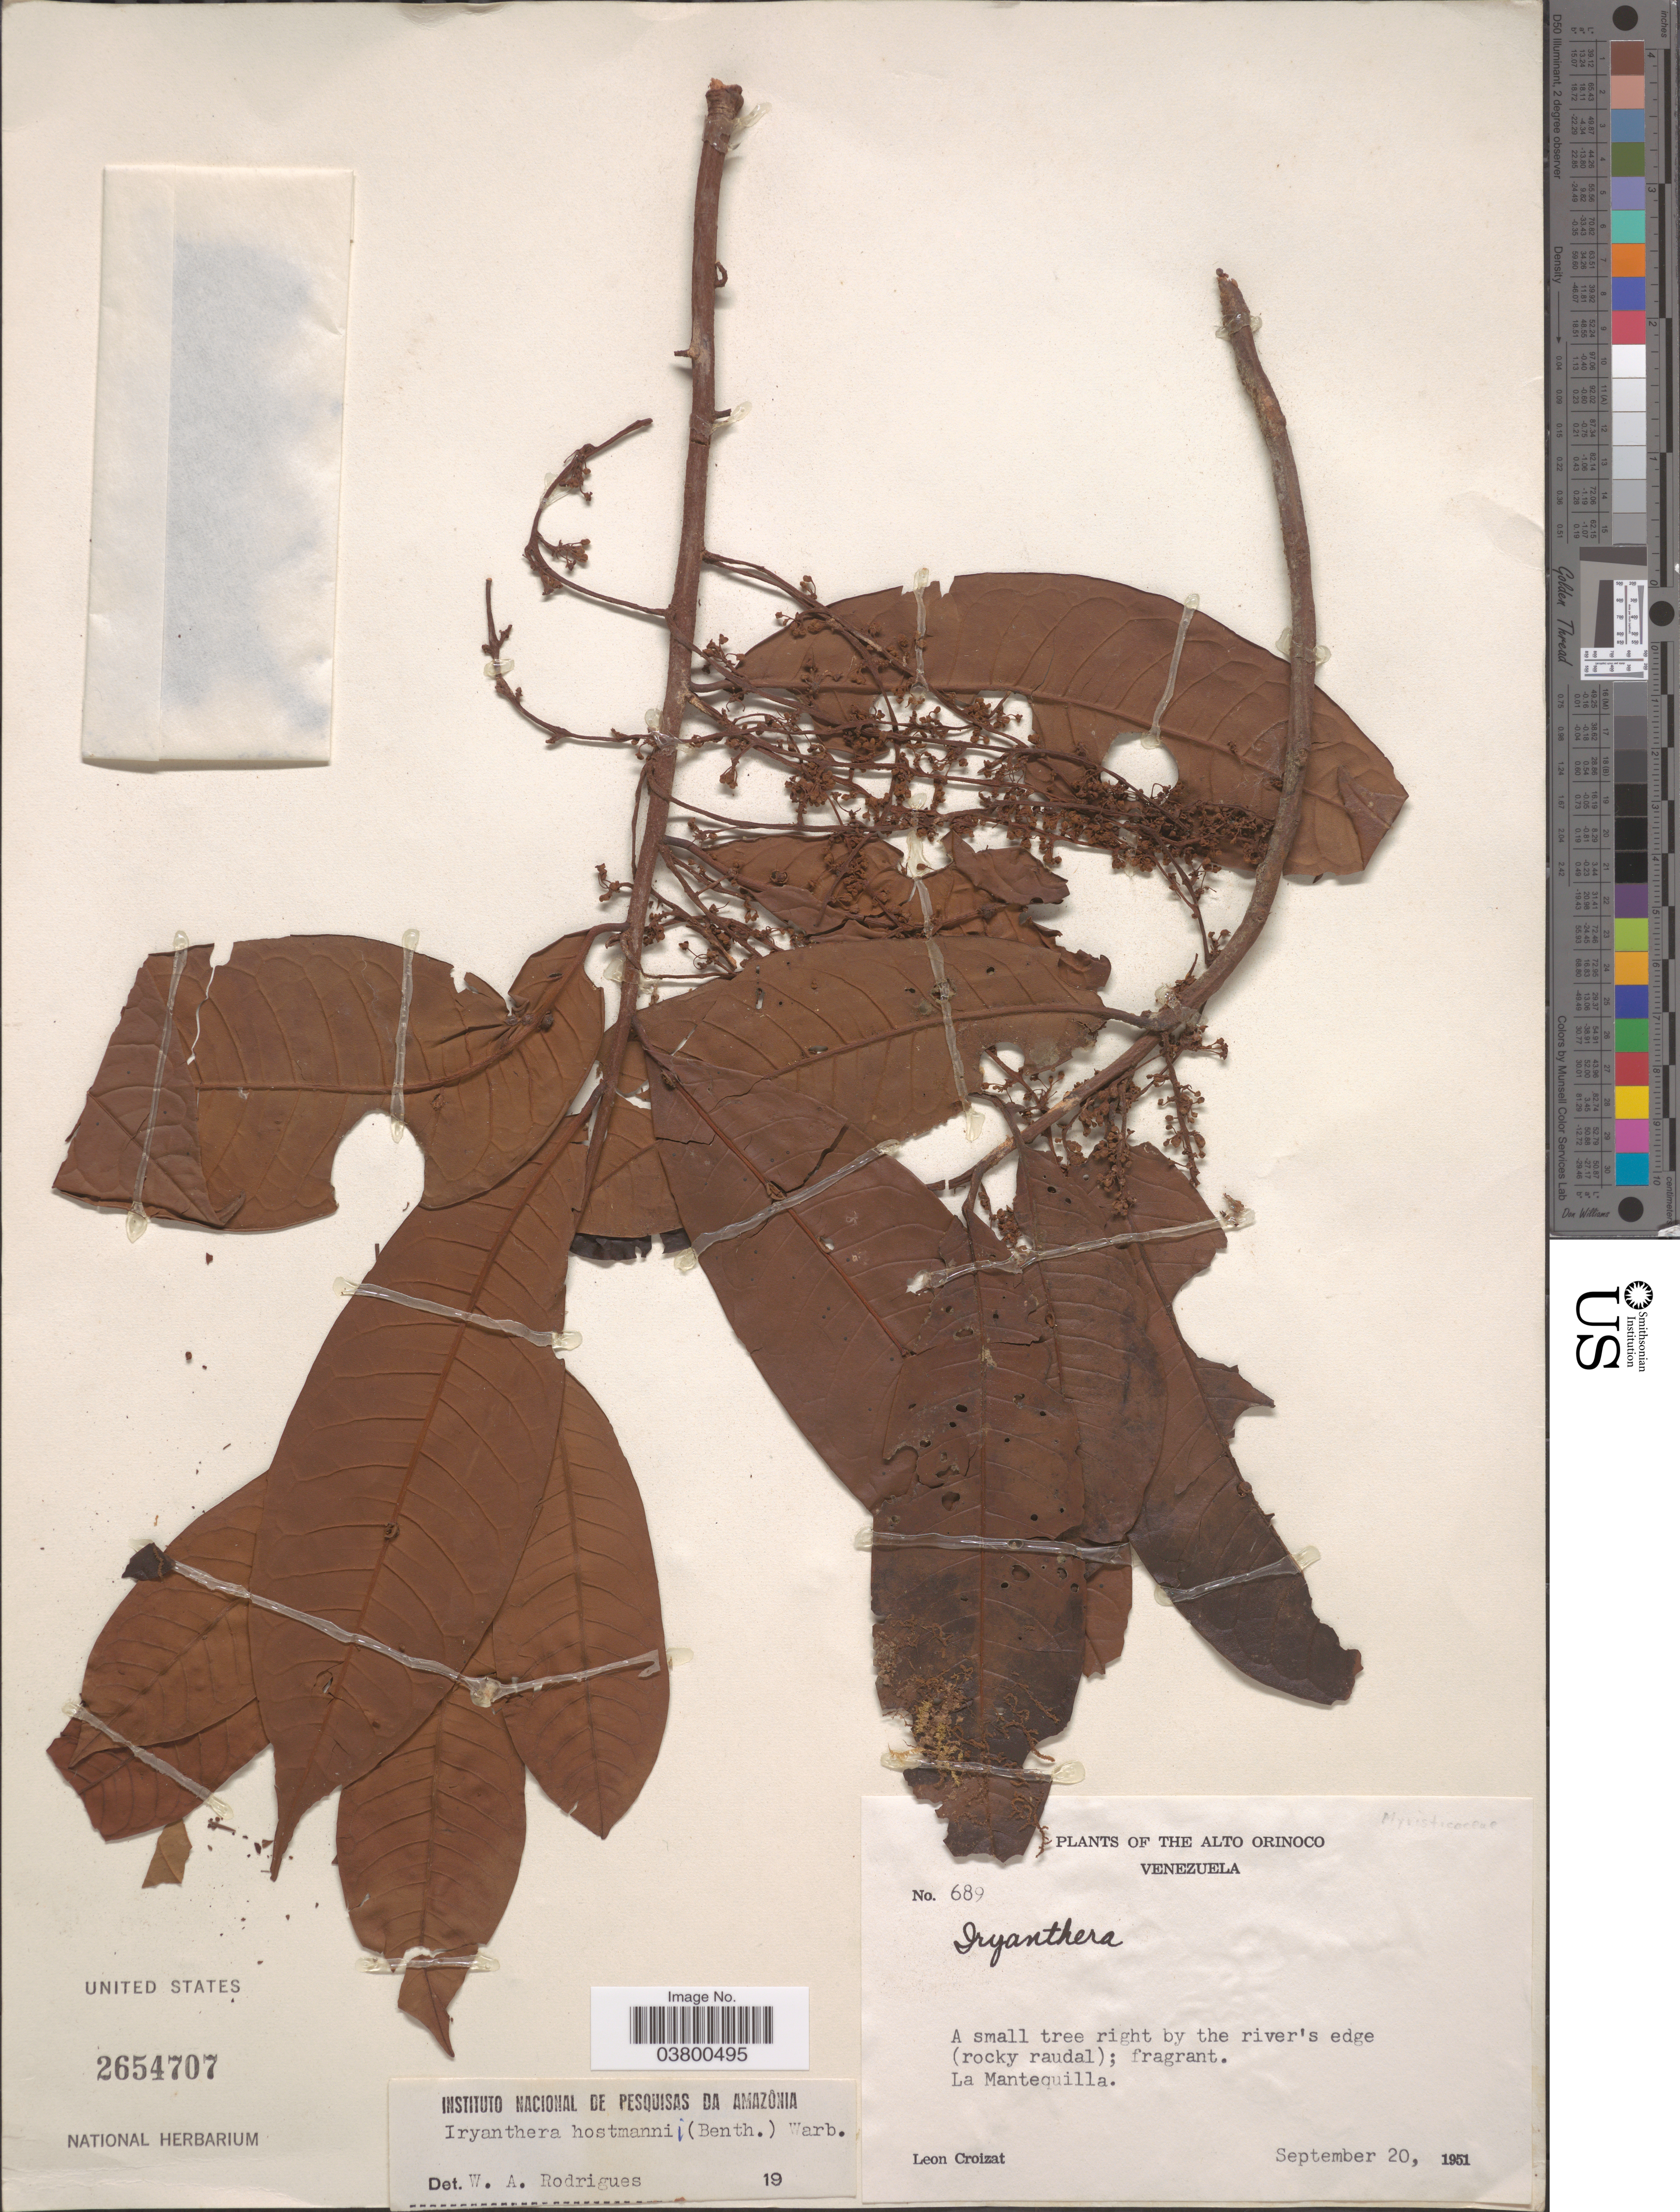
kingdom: Plantae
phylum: Tracheophyta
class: Magnoliopsida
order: Magnoliales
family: Myristicaceae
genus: Iryanthera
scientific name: Iryanthera hostmannii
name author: (Benth.) Warb.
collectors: L. C. M. Croizat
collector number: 689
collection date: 1951-09-20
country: Venezuela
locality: The Alto Orinoco. La Mantequilla.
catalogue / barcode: US 2654707